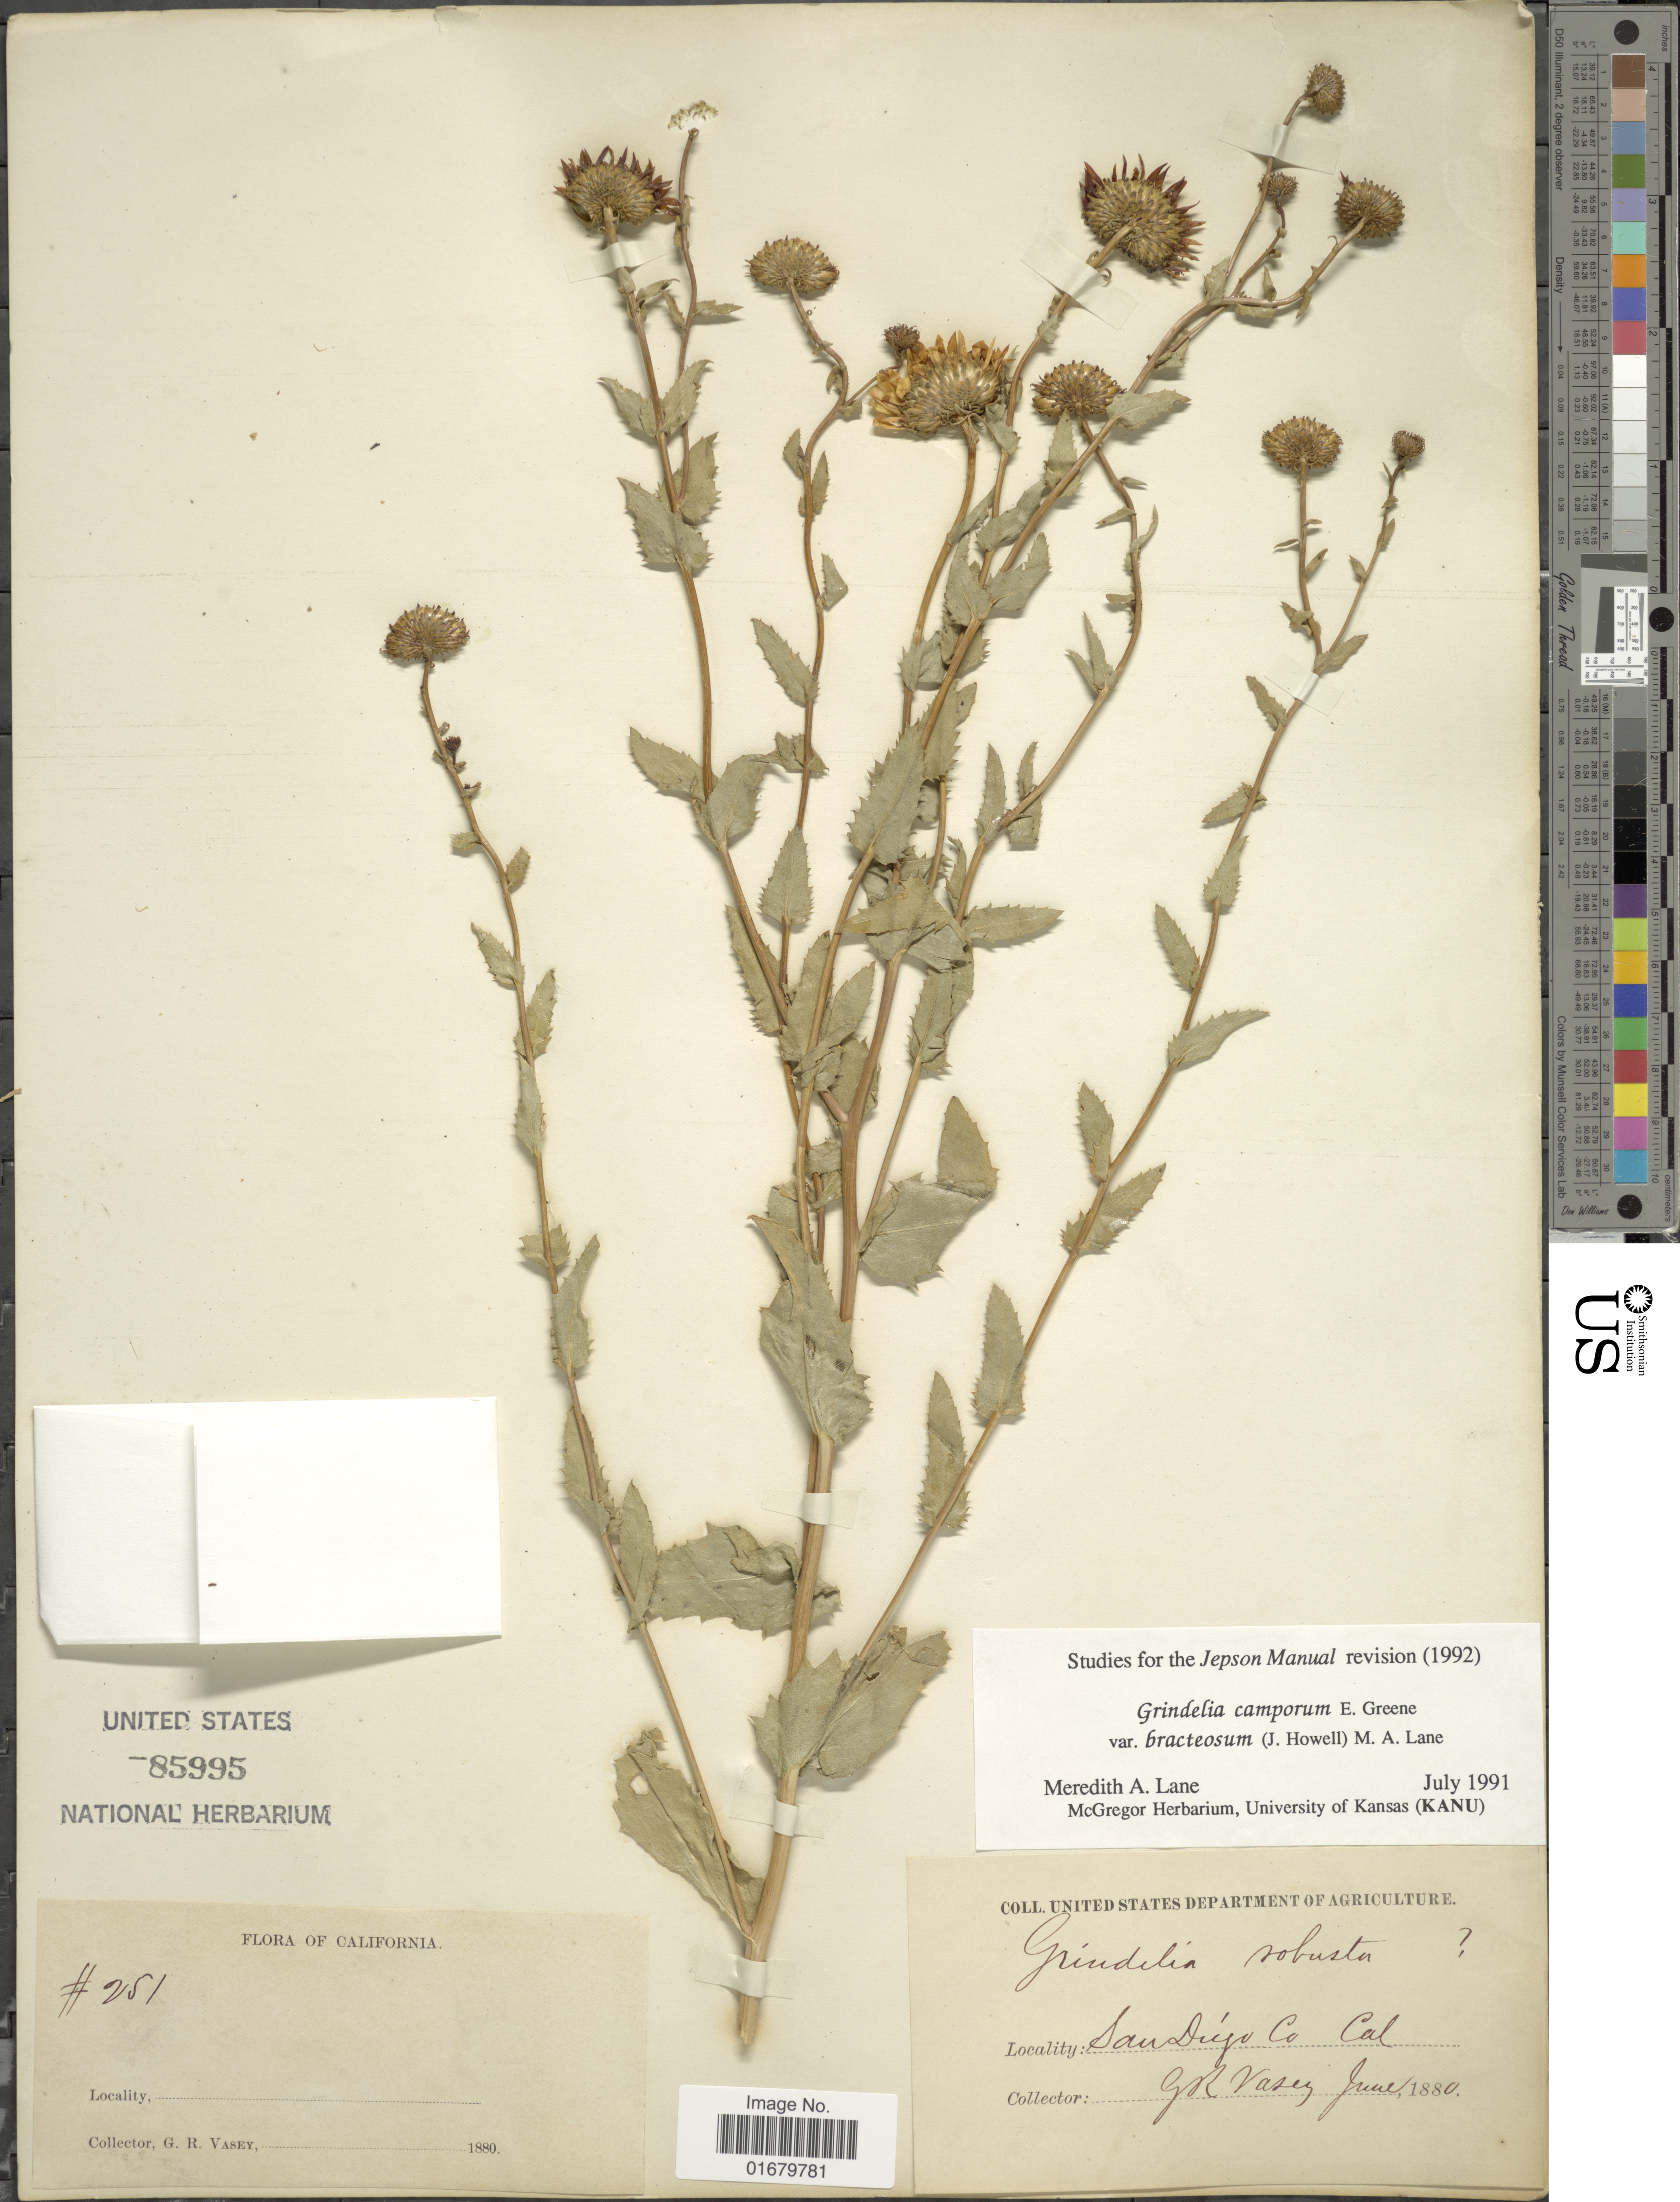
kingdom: Plantae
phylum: Tracheophyta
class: Magnoliopsida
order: Asterales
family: Asteraceae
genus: Grindelia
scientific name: Grindelia camporum var. bracteosa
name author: (J. Howell) M.A. Lane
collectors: G. R. Vasey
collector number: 251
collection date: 1880-06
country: United States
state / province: California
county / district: San Diego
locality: San Diego Co.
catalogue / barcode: US 85995